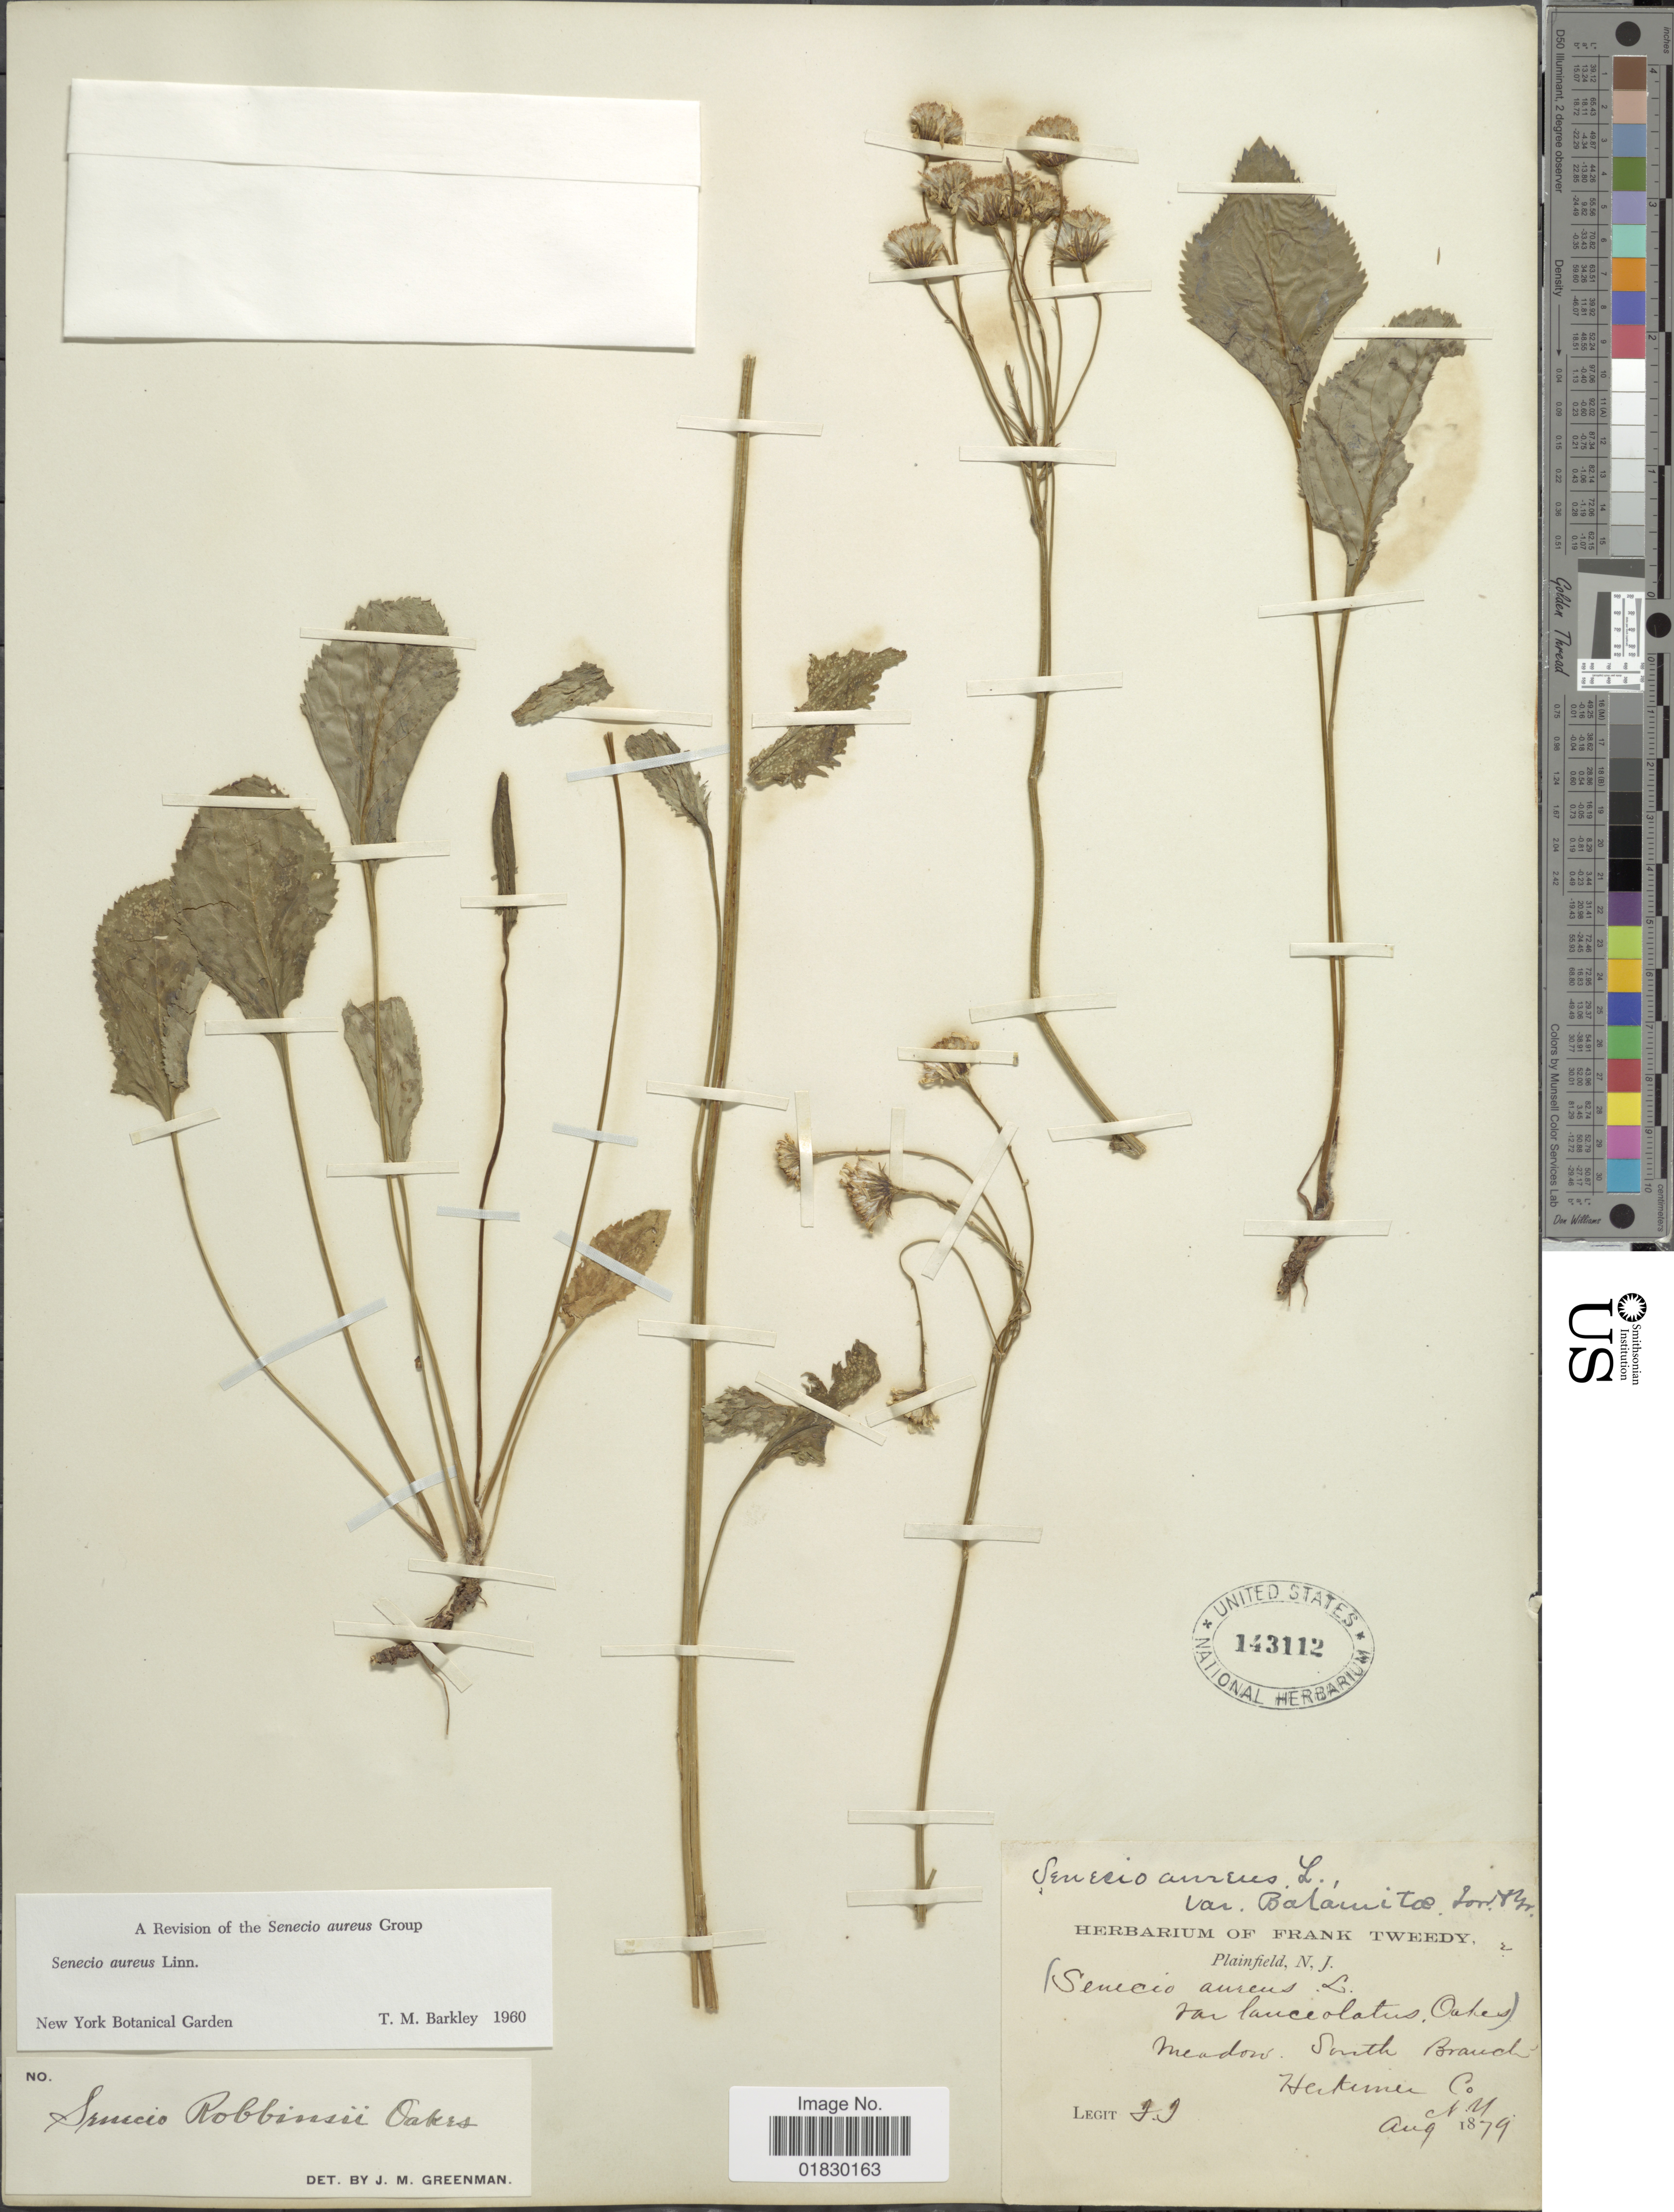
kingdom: Plantae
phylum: Tracheophyta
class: Magnoliopsida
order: Asterales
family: Asteraceae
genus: Packera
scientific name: Packera aurea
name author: (L.) Á. Löve & D. Löve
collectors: F. Tweedy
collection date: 1879-08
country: United States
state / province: New York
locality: South Brand, Herkimer Co., N. Y.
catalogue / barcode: US 143112